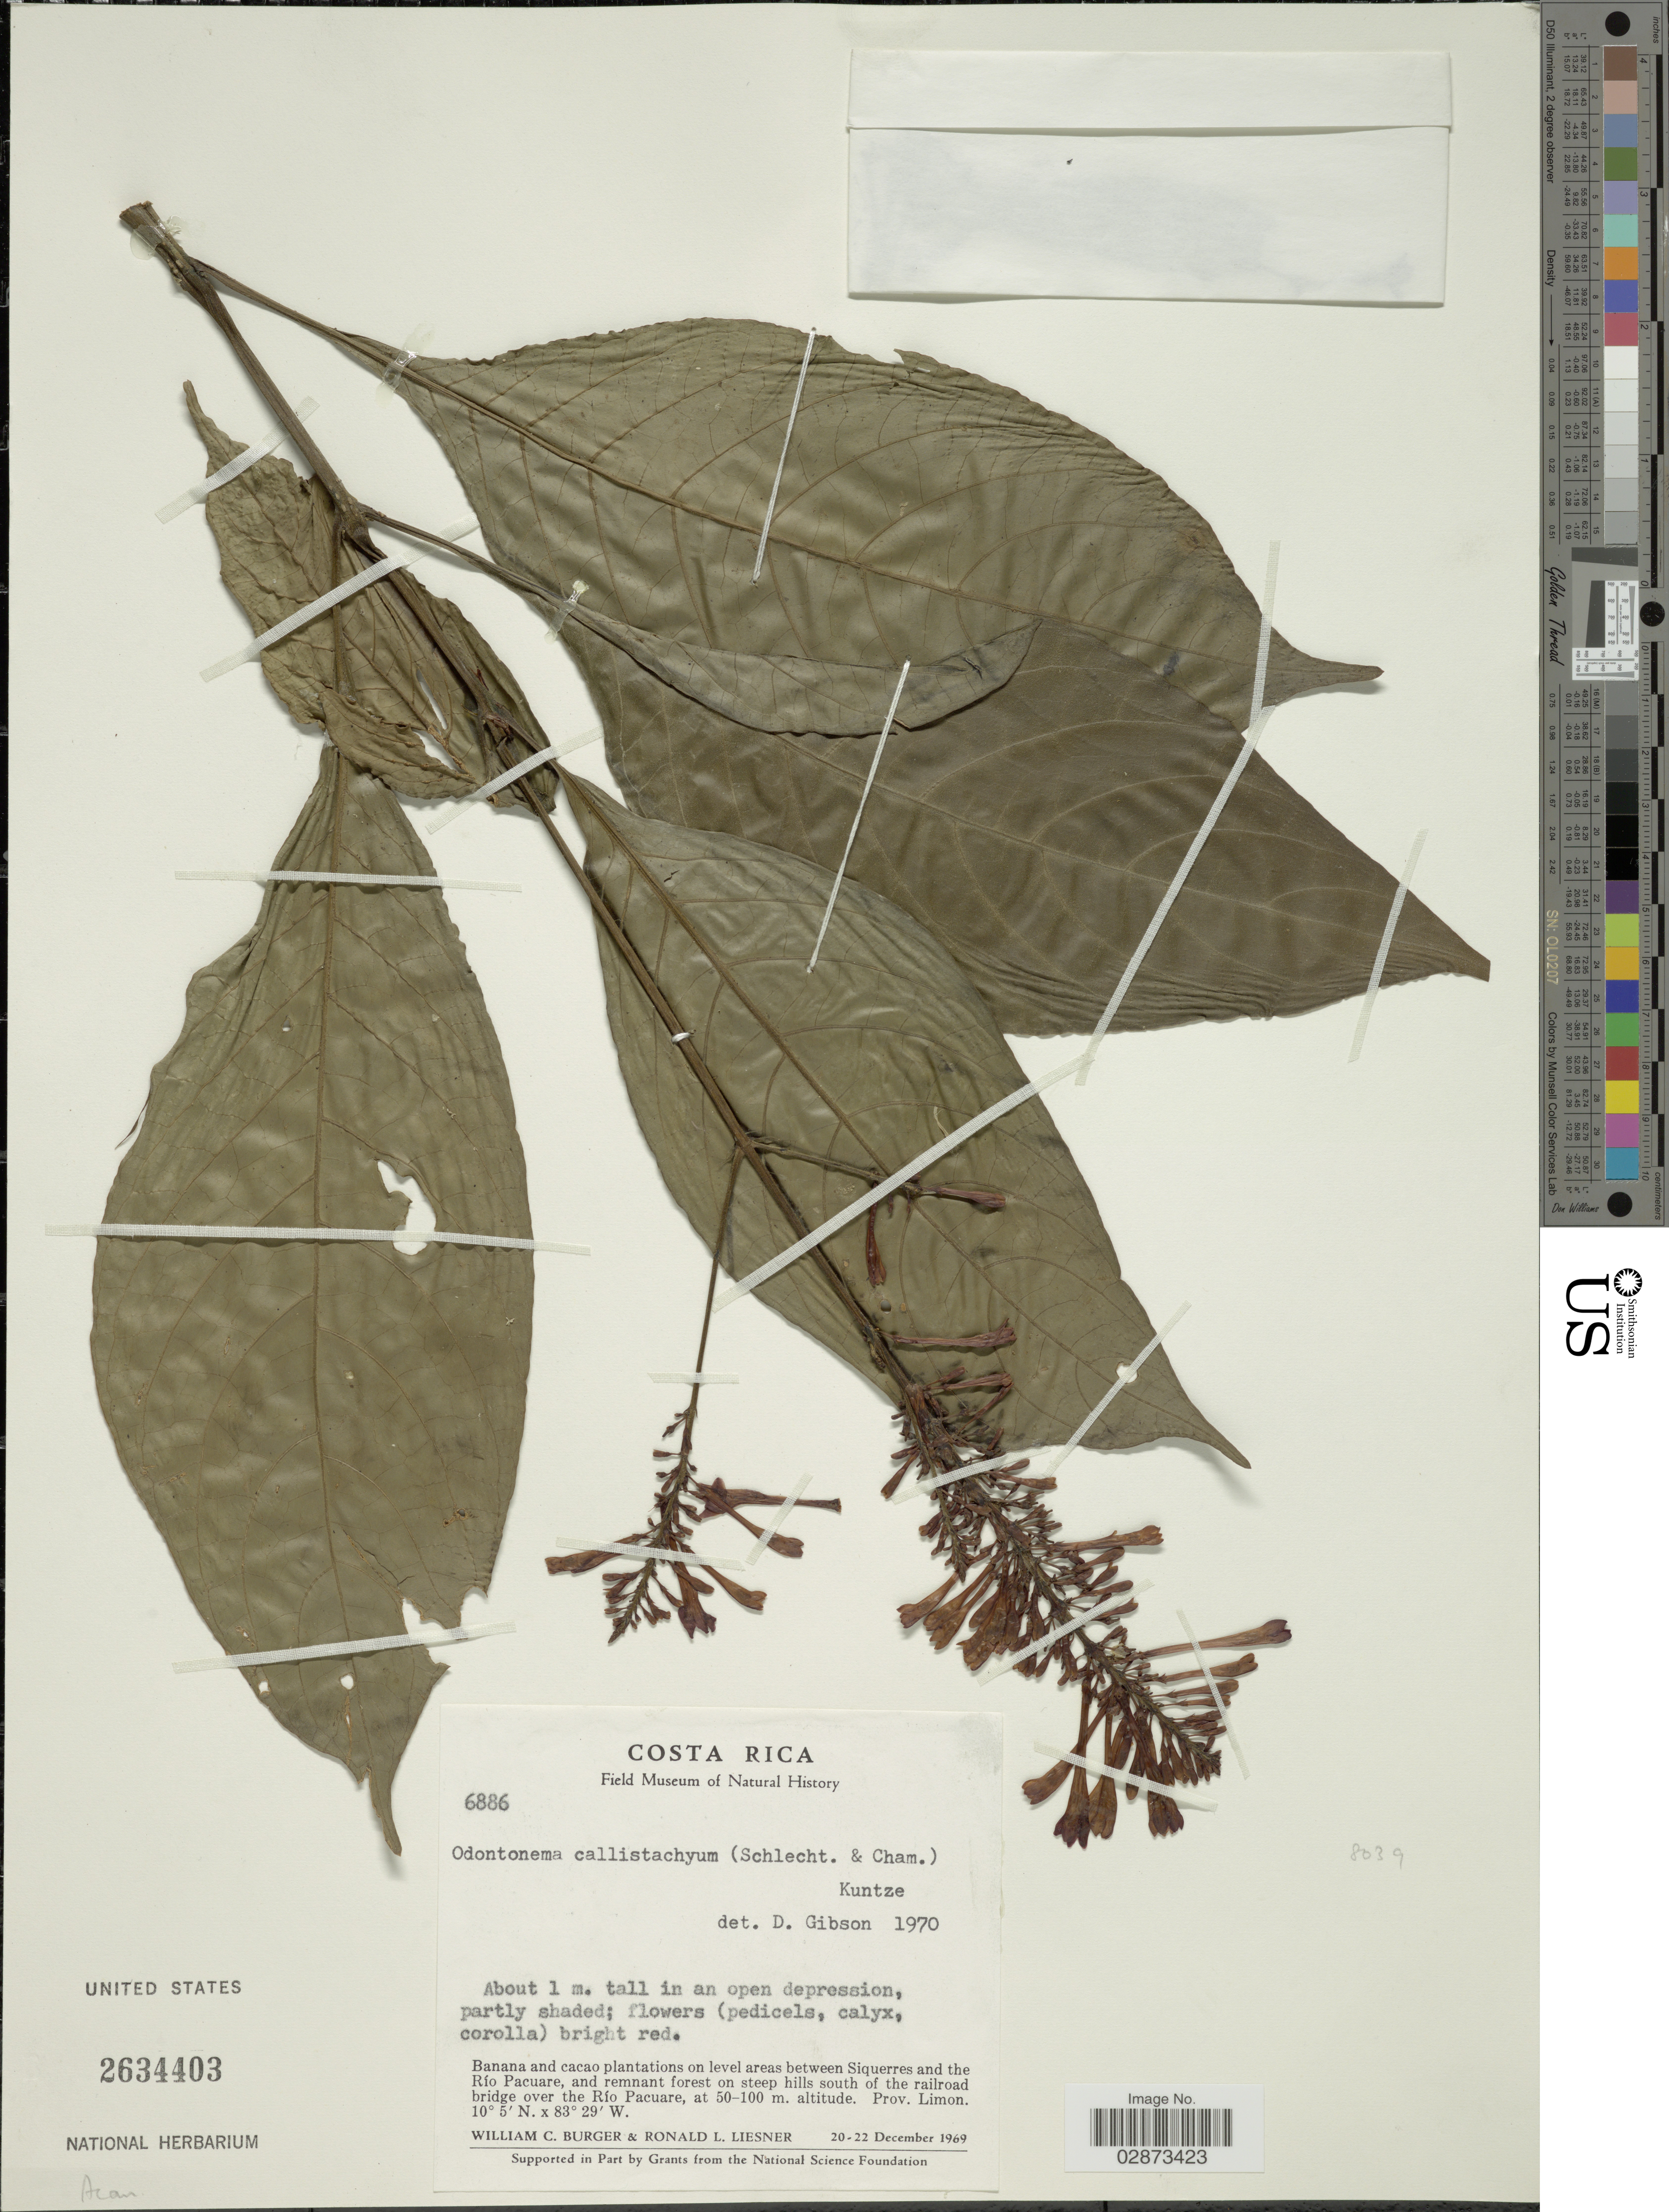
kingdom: Plantae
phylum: Tracheophyta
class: Magnoliopsida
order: Lamiales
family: Acanthaceae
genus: Odontonema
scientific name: Odontonema cuspidatum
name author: (Nees) Kuntze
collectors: W. Burger & R. L. Liesner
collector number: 6886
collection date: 1969-12-20/1969-12-22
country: Costa Rica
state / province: Limón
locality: Banana and cacao plantations on level areas between Siquerres and the Río Pacuare, and remnant forest on steep hills south of the railroad bridge over the Río Pacuare, Prov. Limon.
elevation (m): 50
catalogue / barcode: US 2634403